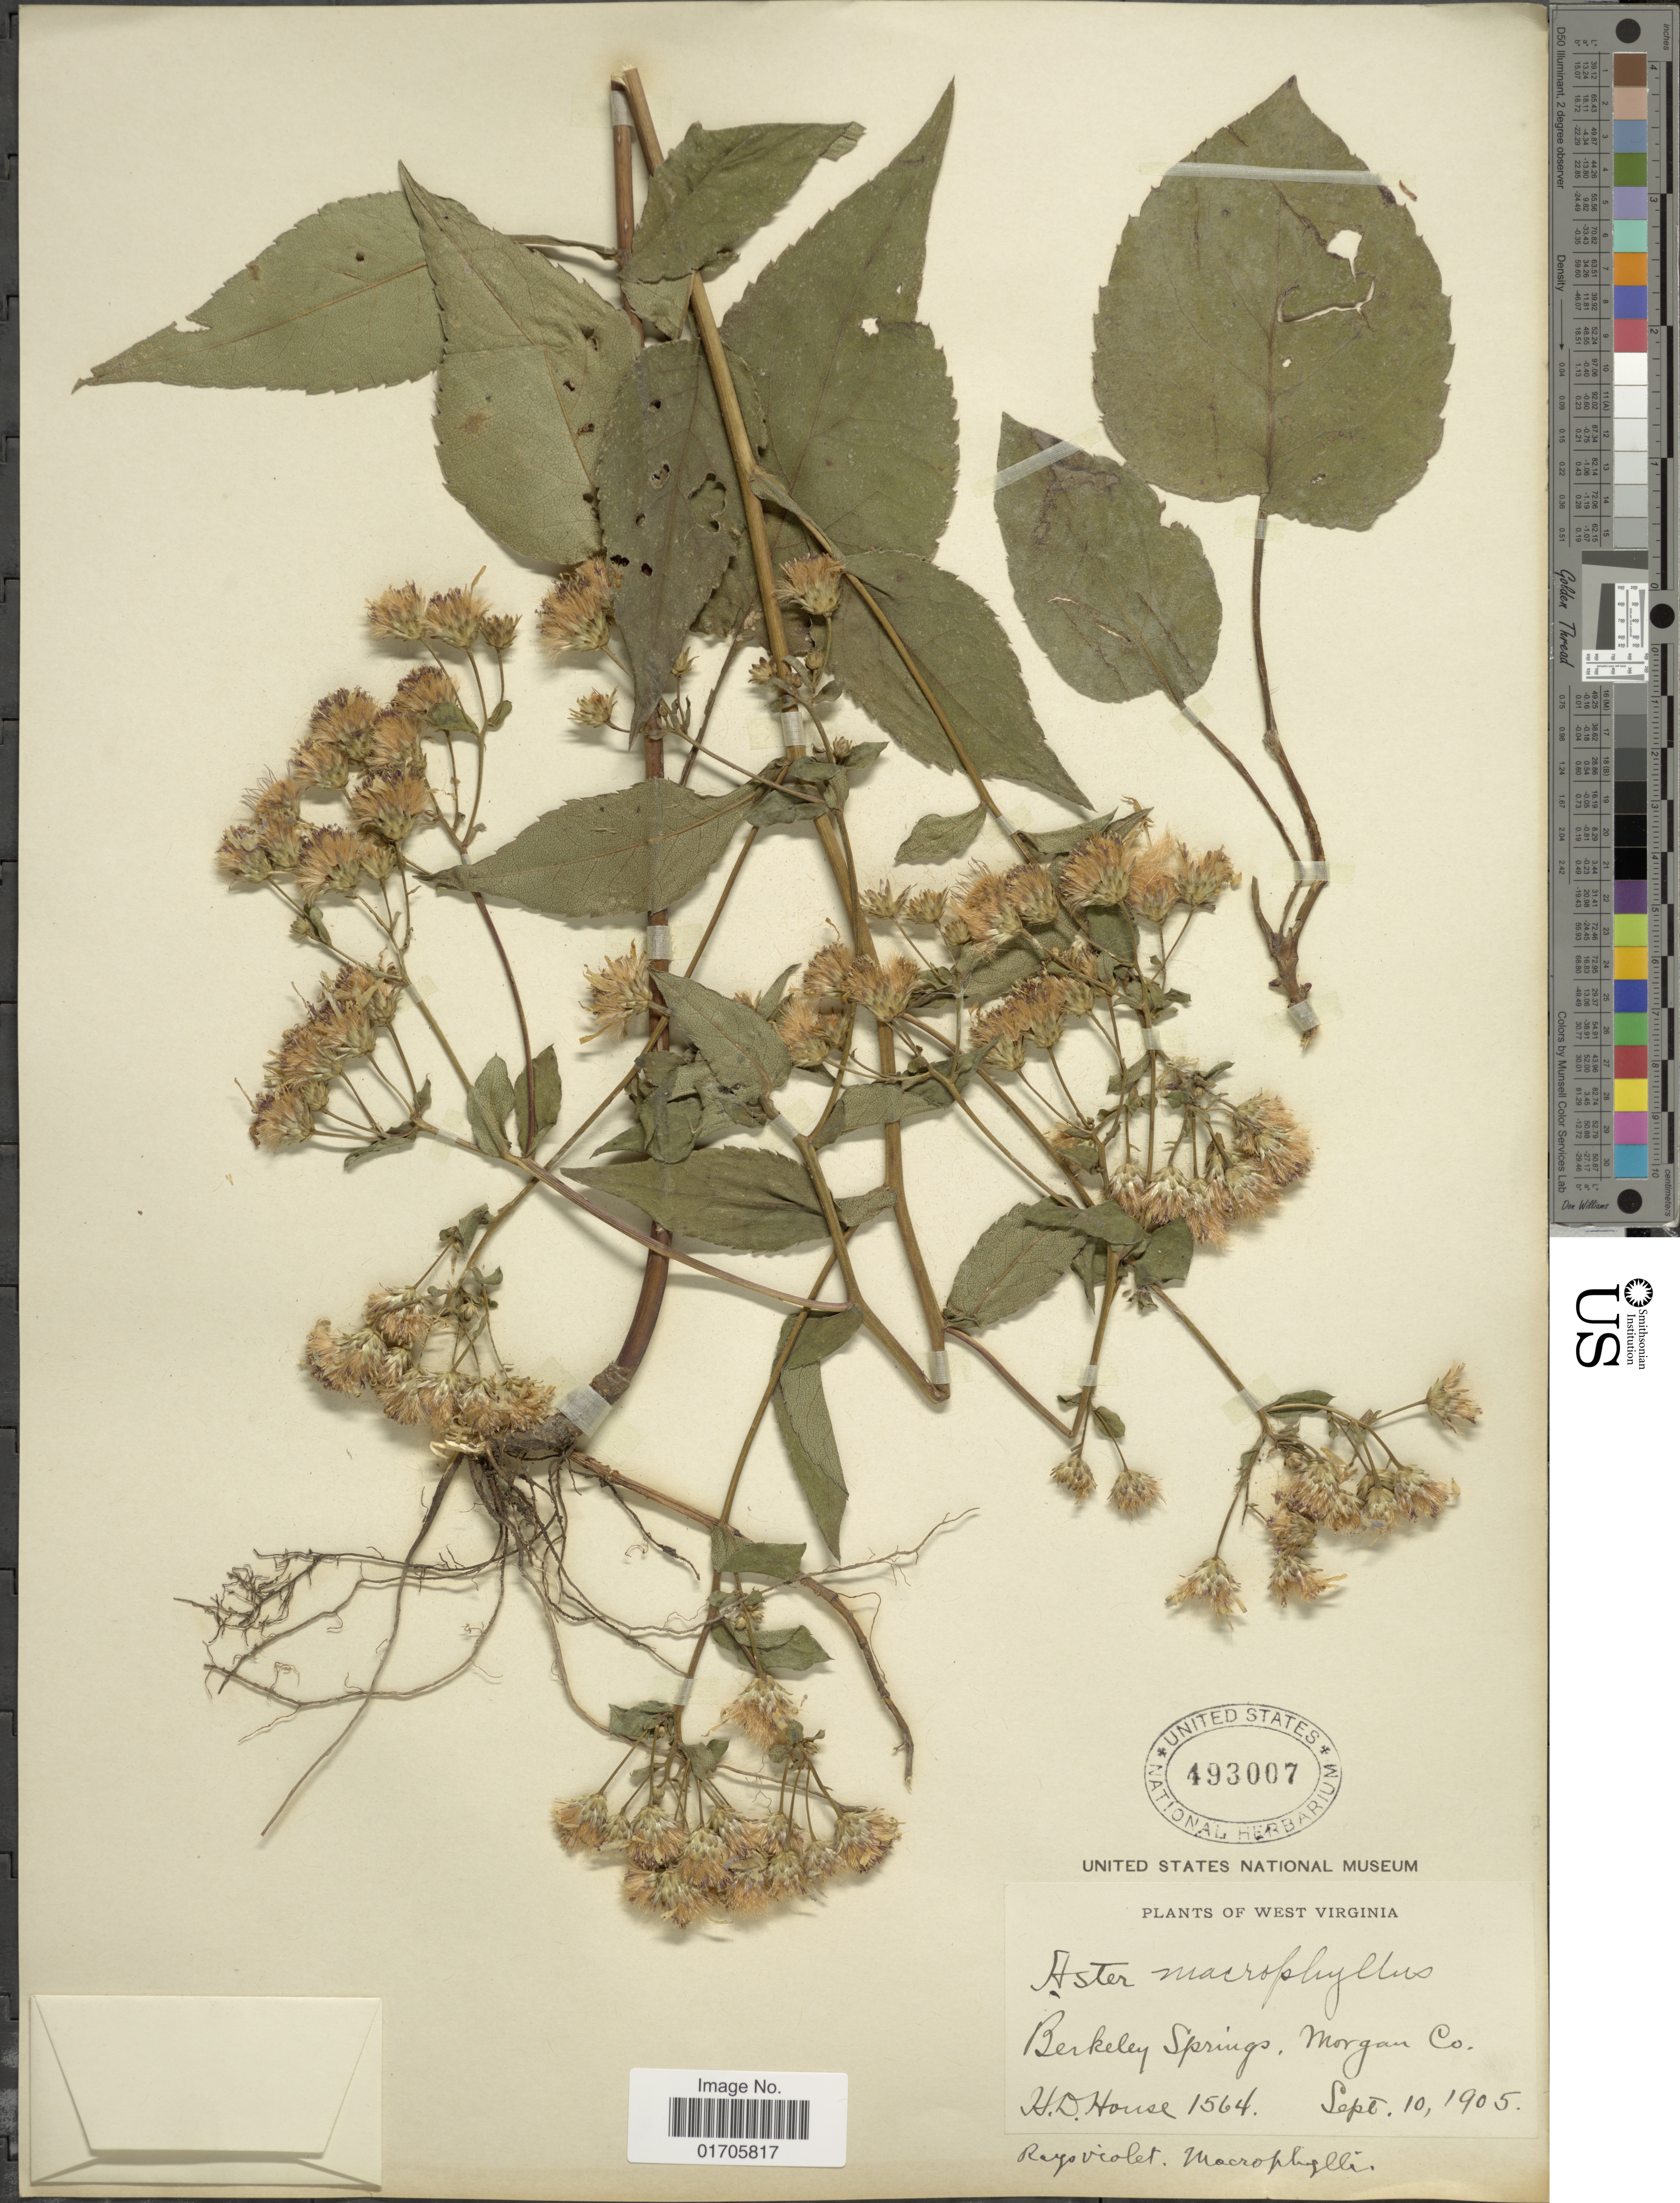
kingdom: Plantae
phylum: Tracheophyta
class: Magnoliopsida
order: Asterales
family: Asteraceae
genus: Eurybia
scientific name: Eurybia macrophylla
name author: (L.) Cass.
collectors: H. D. House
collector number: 1564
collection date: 1905-09-10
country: United States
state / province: West Virginia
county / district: Morgan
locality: West Virginia. Berkeley Springs, Morgan Co.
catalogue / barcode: US 493007